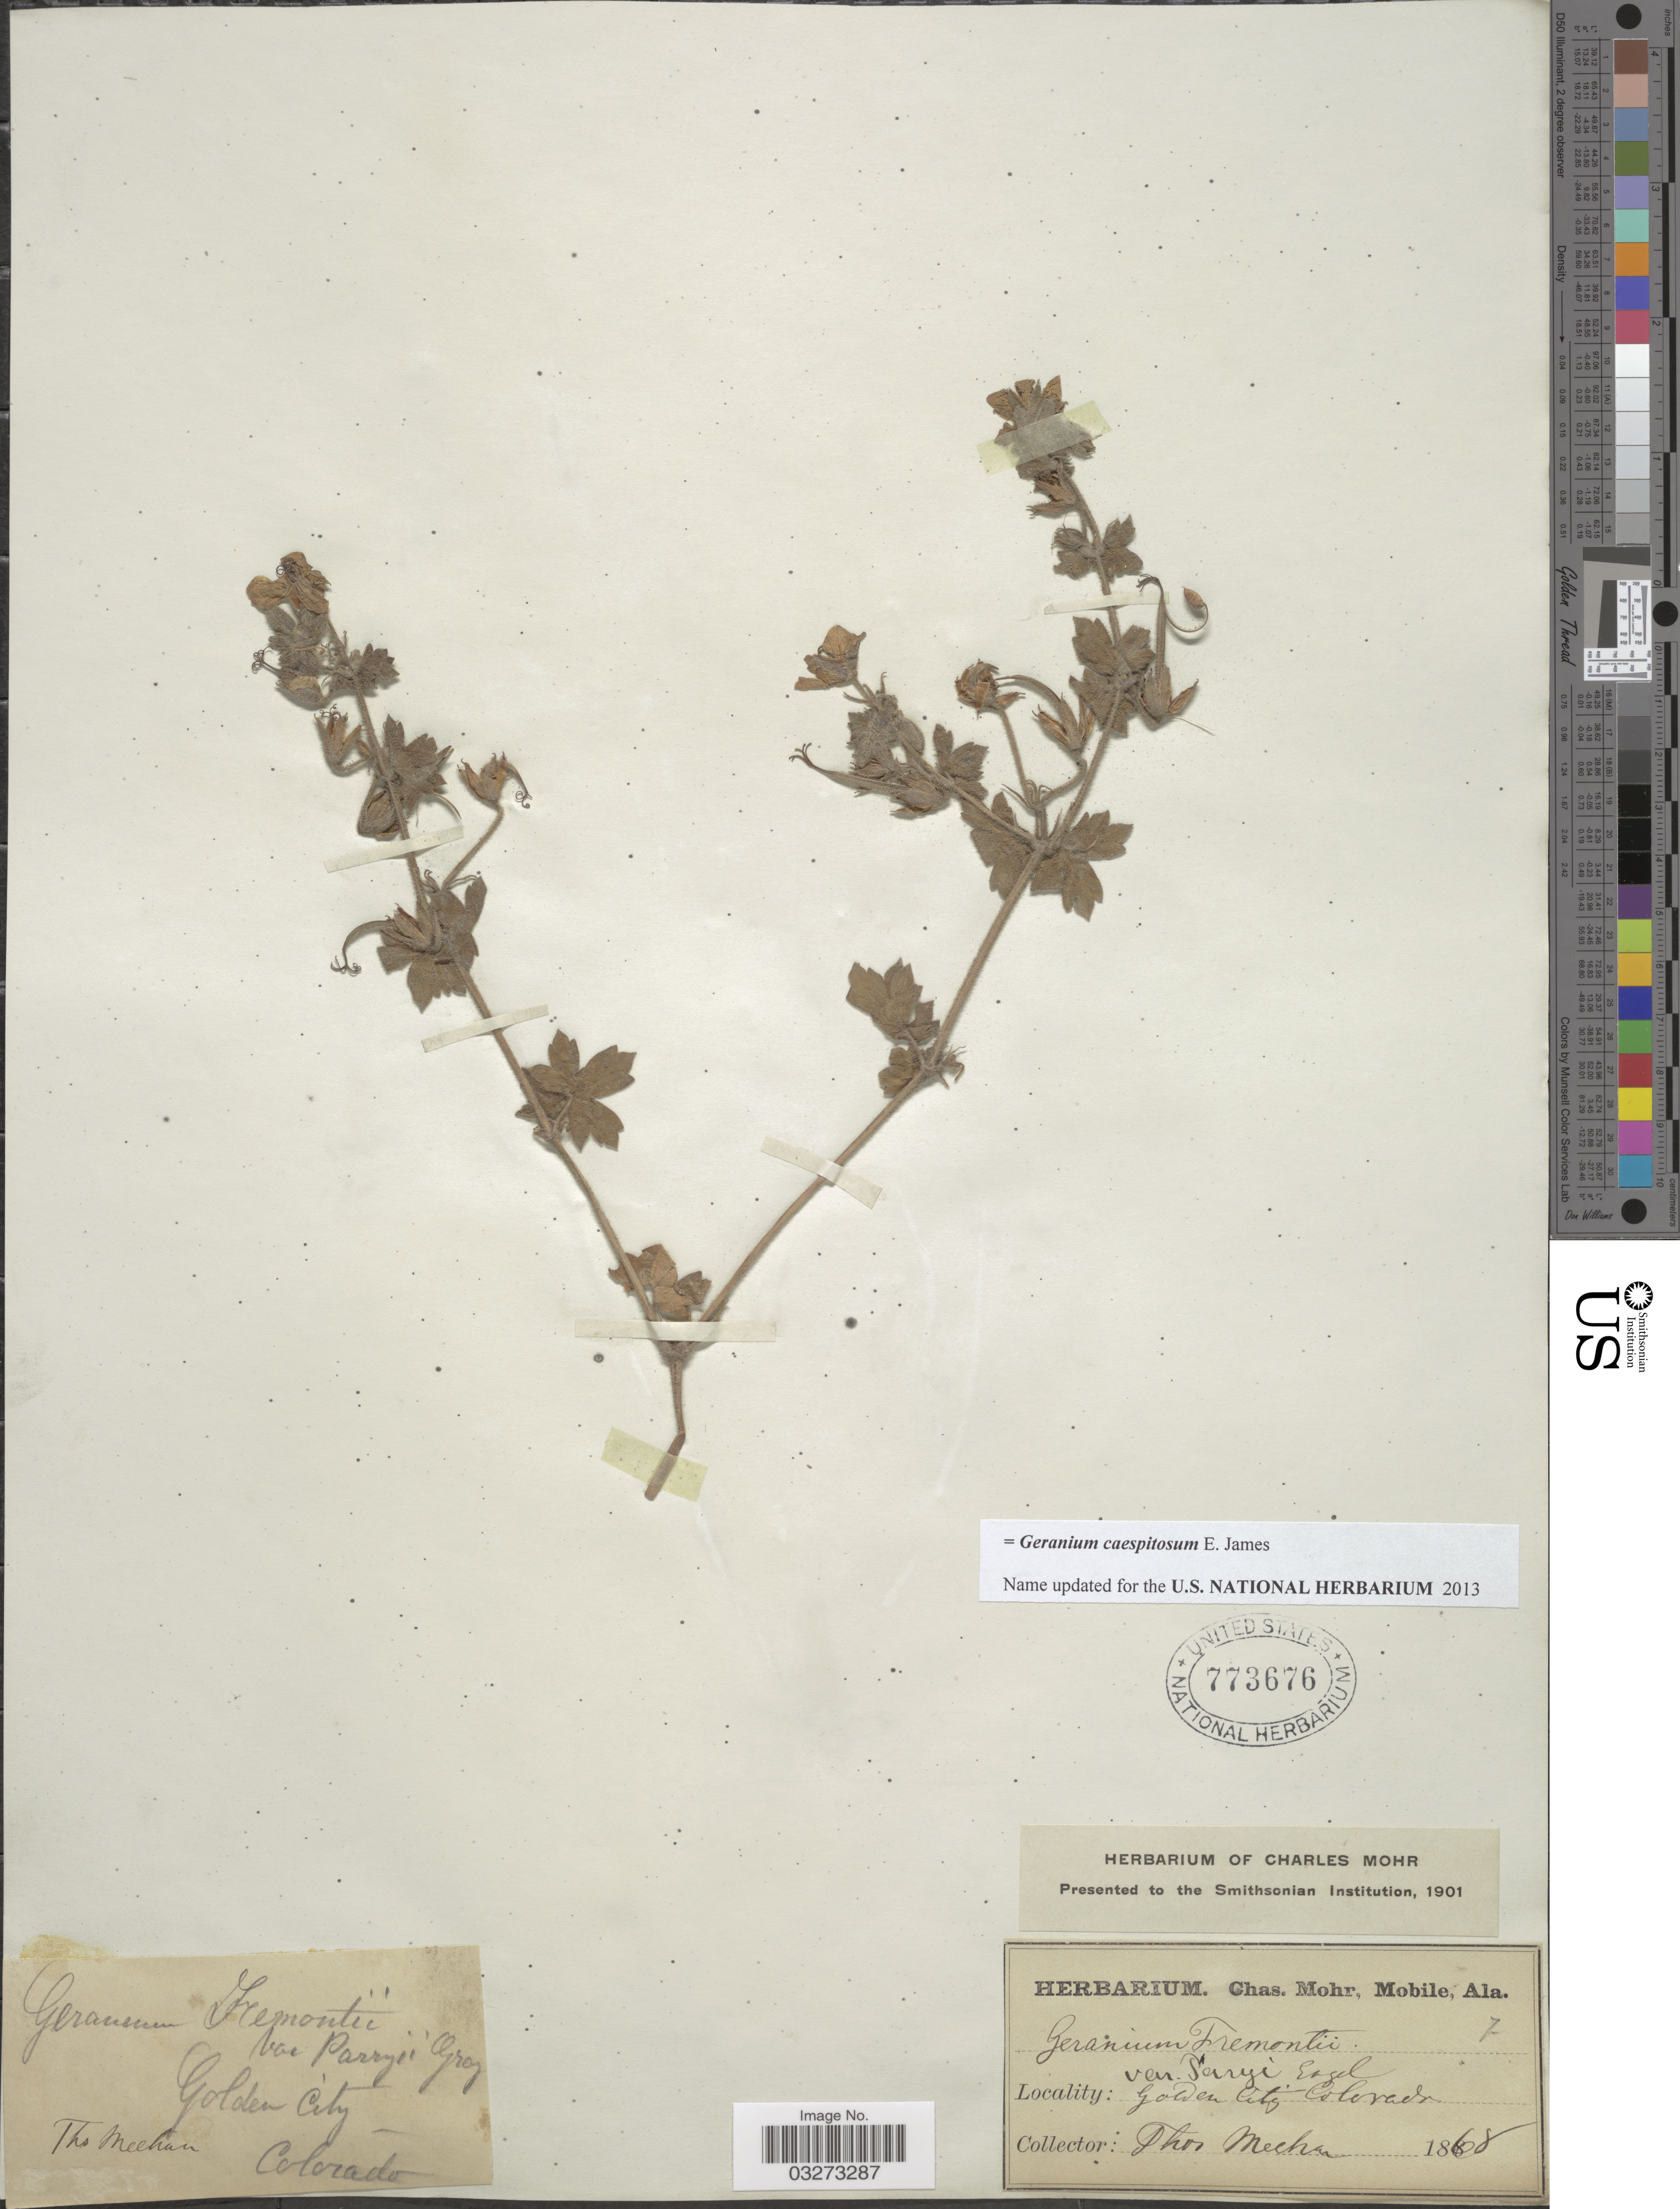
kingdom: Plantae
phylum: Tracheophyta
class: Magnoliopsida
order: Geraniales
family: Geraniaceae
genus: Geranium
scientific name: Geranium caespitosum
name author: E. James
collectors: T. Meehan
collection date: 1868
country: United States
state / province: Colorado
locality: Golden City.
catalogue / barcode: US 773676